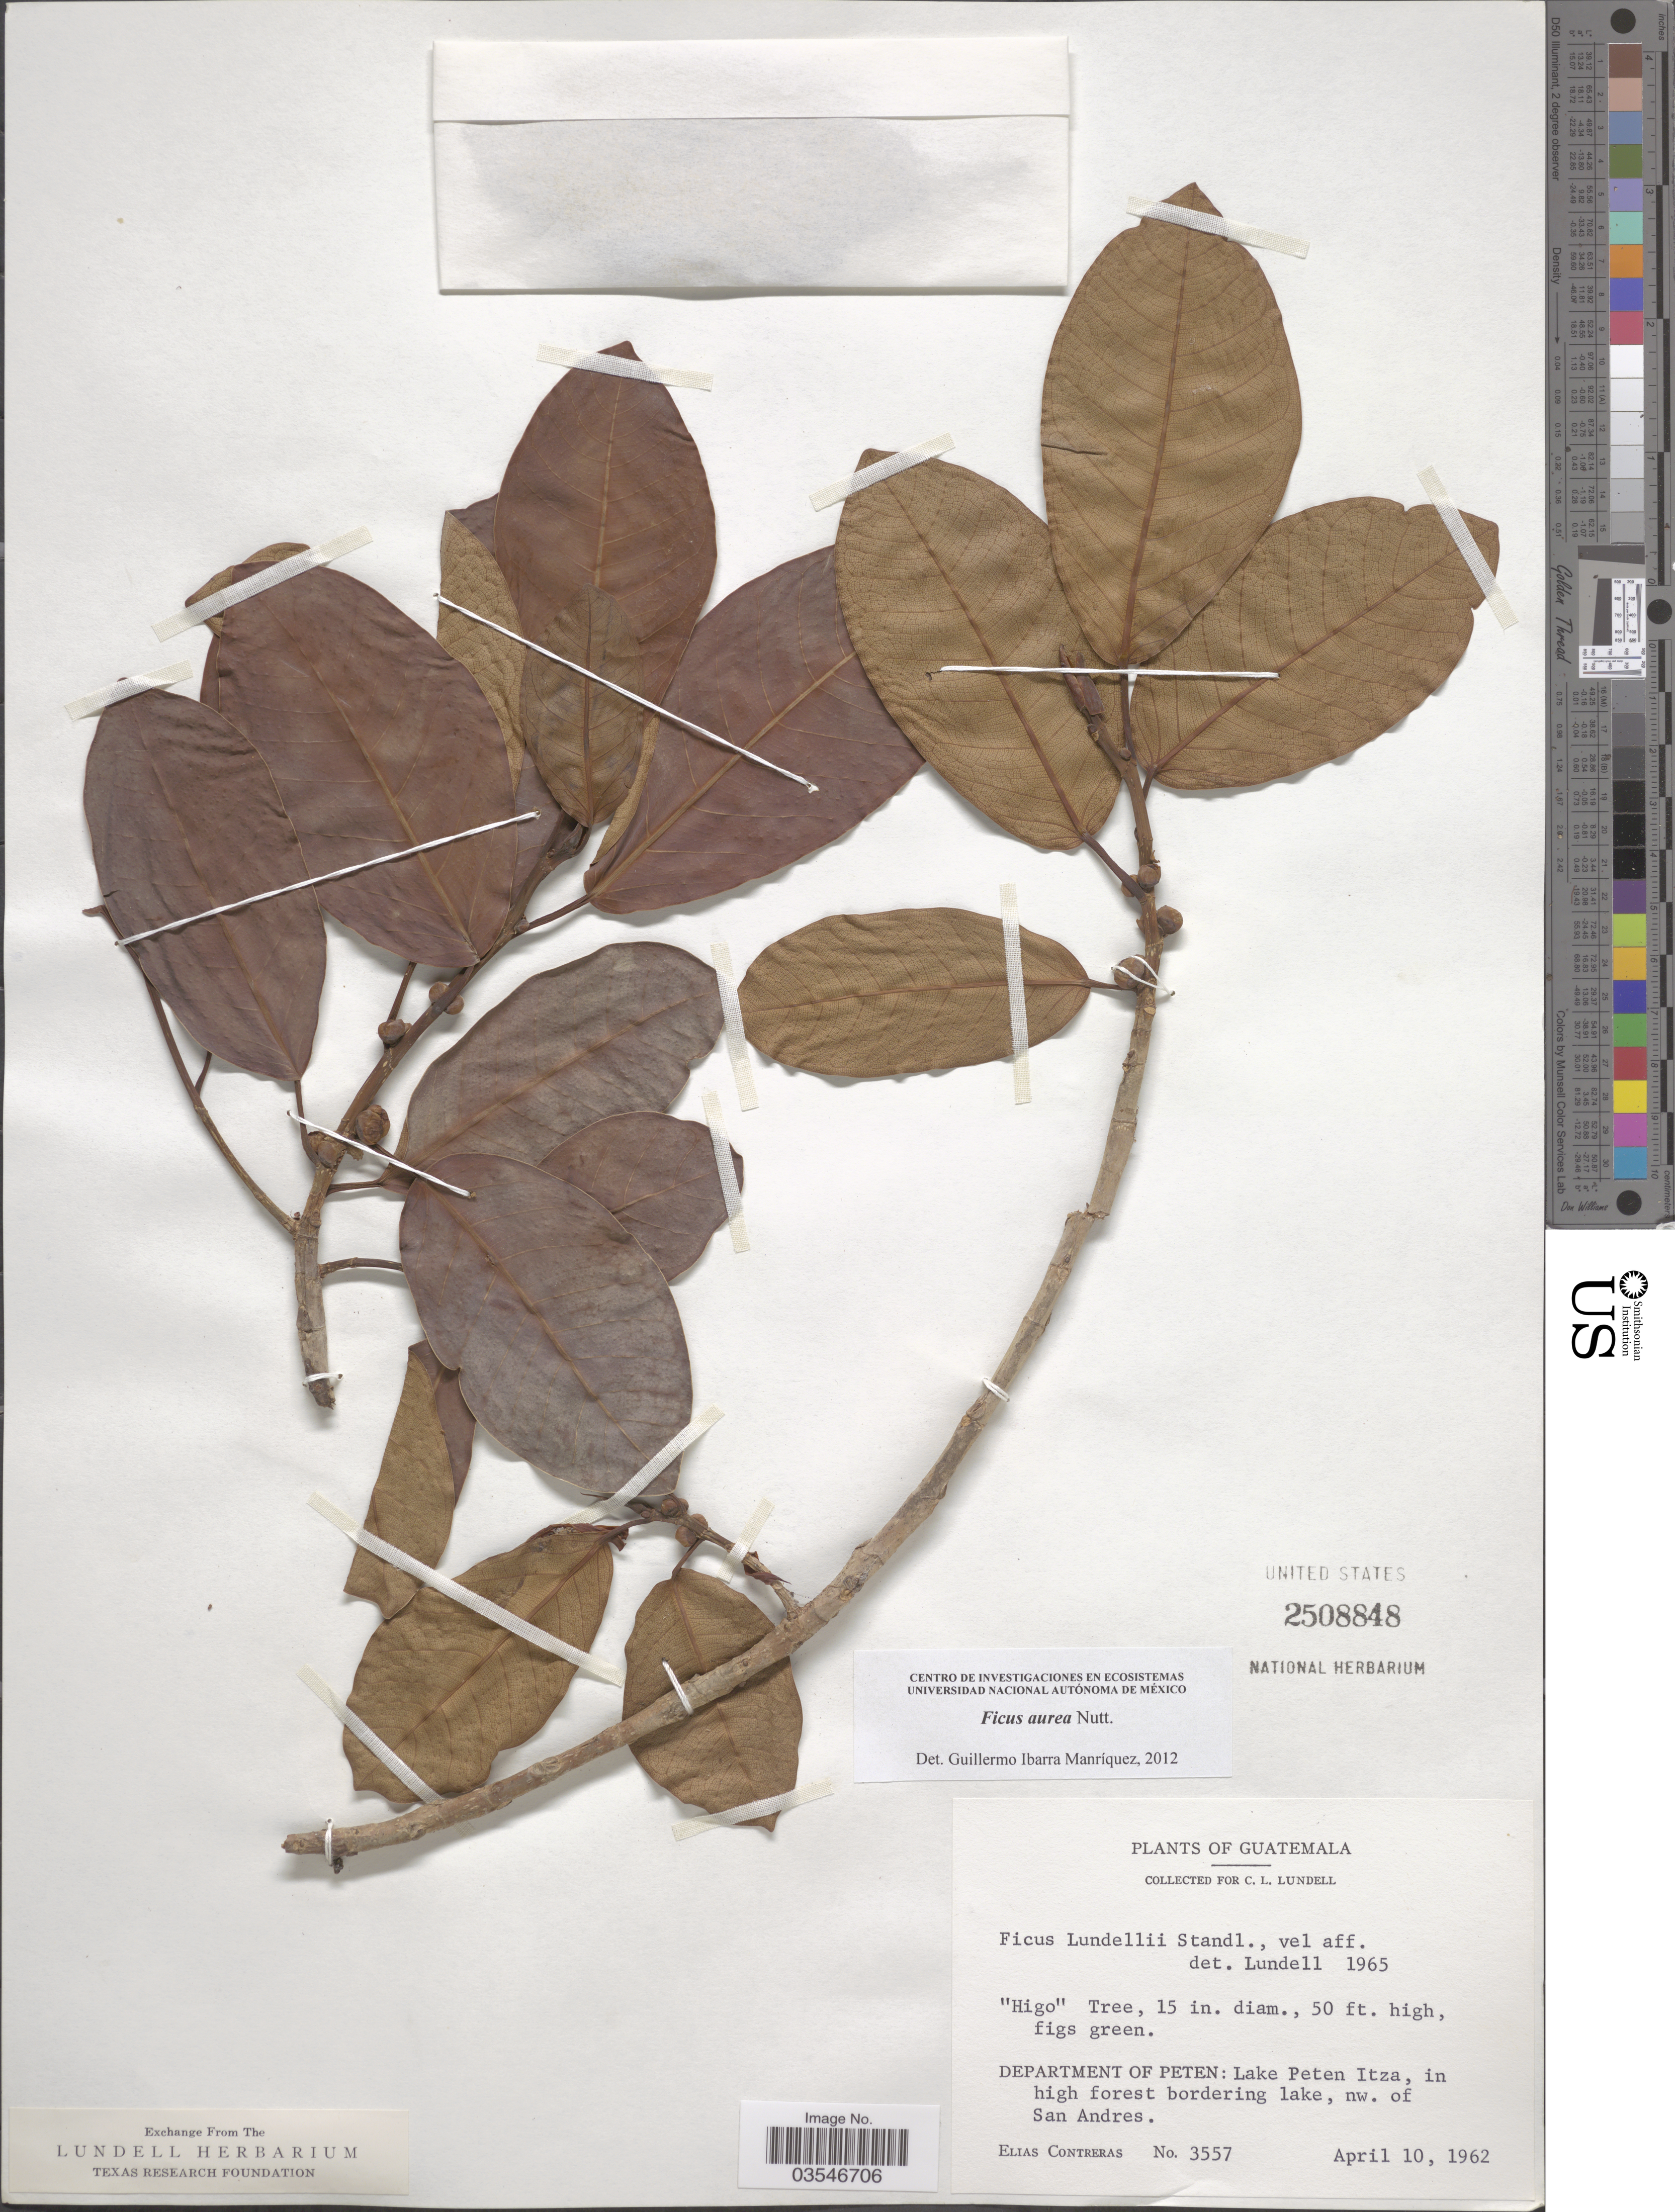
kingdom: Plantae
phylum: Tracheophyta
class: Magnoliopsida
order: Rosales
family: Moraceae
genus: Ficus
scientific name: Ficus aurea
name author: Nutt.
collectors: E. Contreras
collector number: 3557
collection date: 1962-04-10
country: Guatemala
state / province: El Peten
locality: Department of Peten: Lake Peten Itza, in high forest bordering lake, nw. of San Andres.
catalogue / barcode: US 2508848